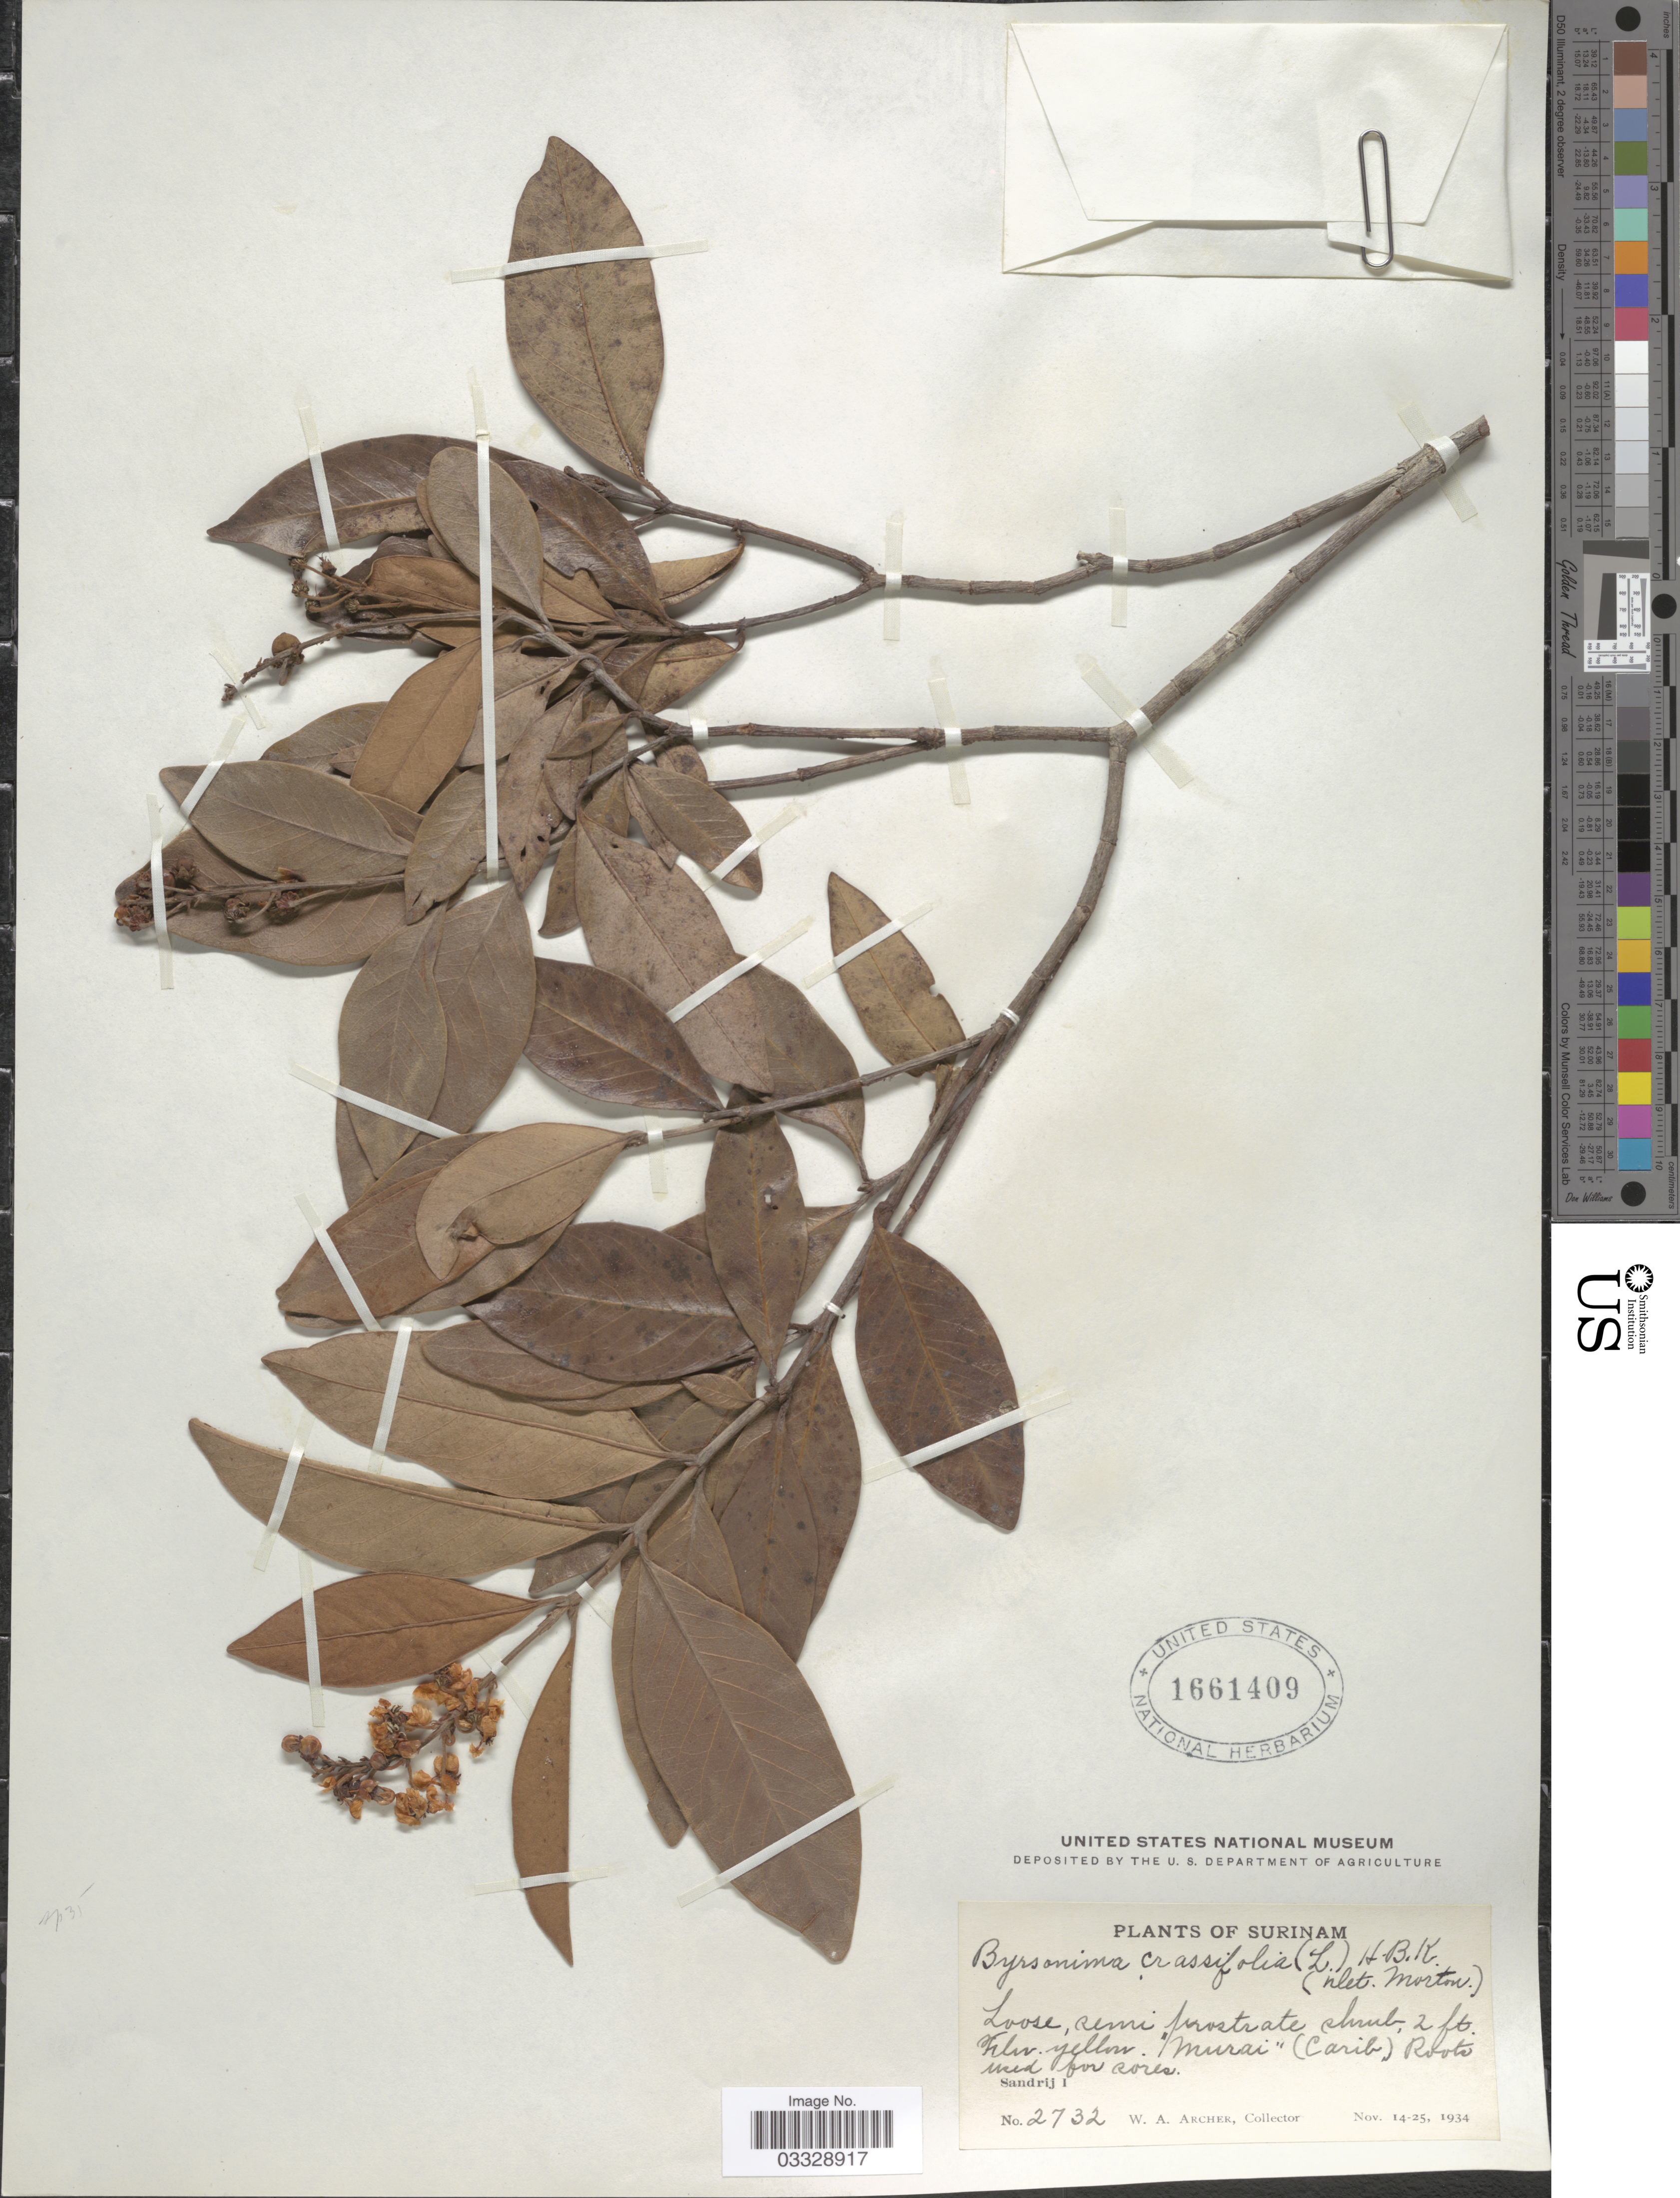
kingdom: Plantae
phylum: Tracheophyta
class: Magnoliopsida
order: Malpighiales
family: Malpighiaceae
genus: Byrsonima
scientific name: Byrsonima crassifolia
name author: (L.) Kunth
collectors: W. Archer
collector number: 2732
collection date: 1934-11-14/1934-11-25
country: Suriname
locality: Surinam. "Murai" [unsure placement] (Carib). Sandrij I.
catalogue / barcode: US 1661409